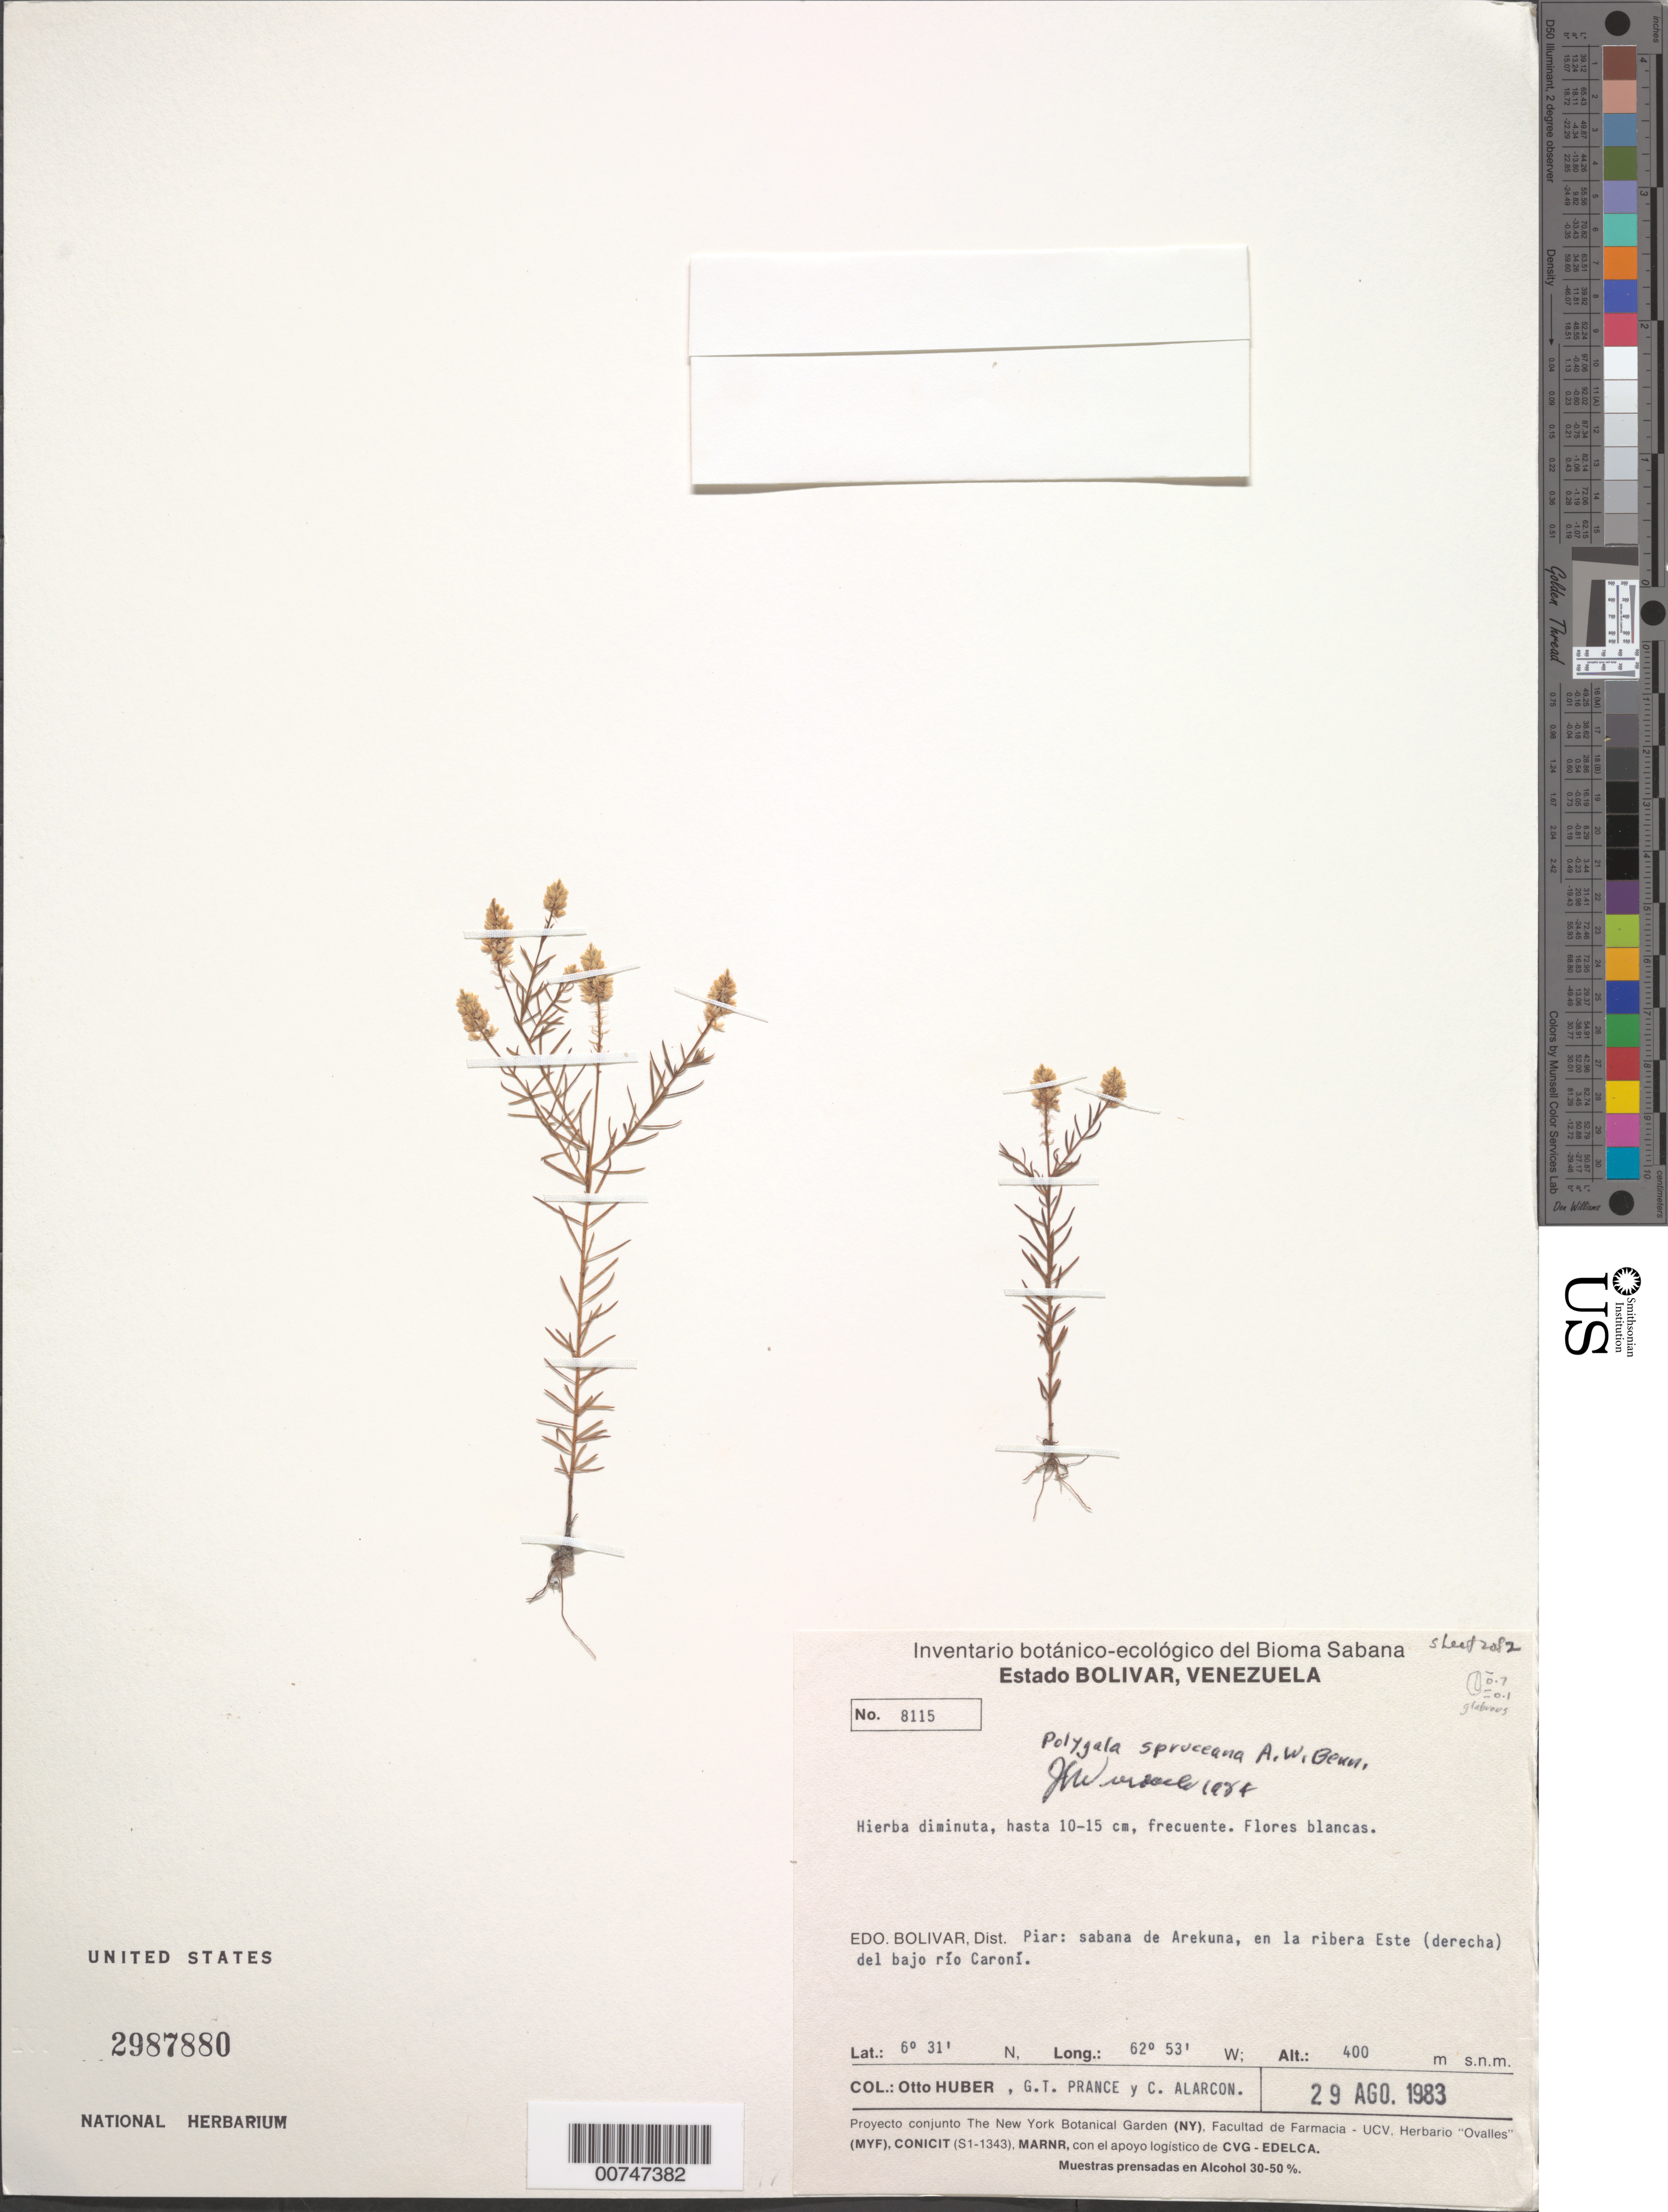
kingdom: Plantae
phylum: Tracheophyta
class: Magnoliopsida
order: Fabales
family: Polygalaceae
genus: Polygala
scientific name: Polygala spruceana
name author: A.W. Benn.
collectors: O. Huber, G. T. Prance & C. Alarcon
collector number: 8115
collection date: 1983-08-29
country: Venezuela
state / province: Bolivar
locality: Dist. Piar: sabana de Arekuna, en la ribera Este (derecha) del bajo río Caroní.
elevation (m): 400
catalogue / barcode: US 2987880